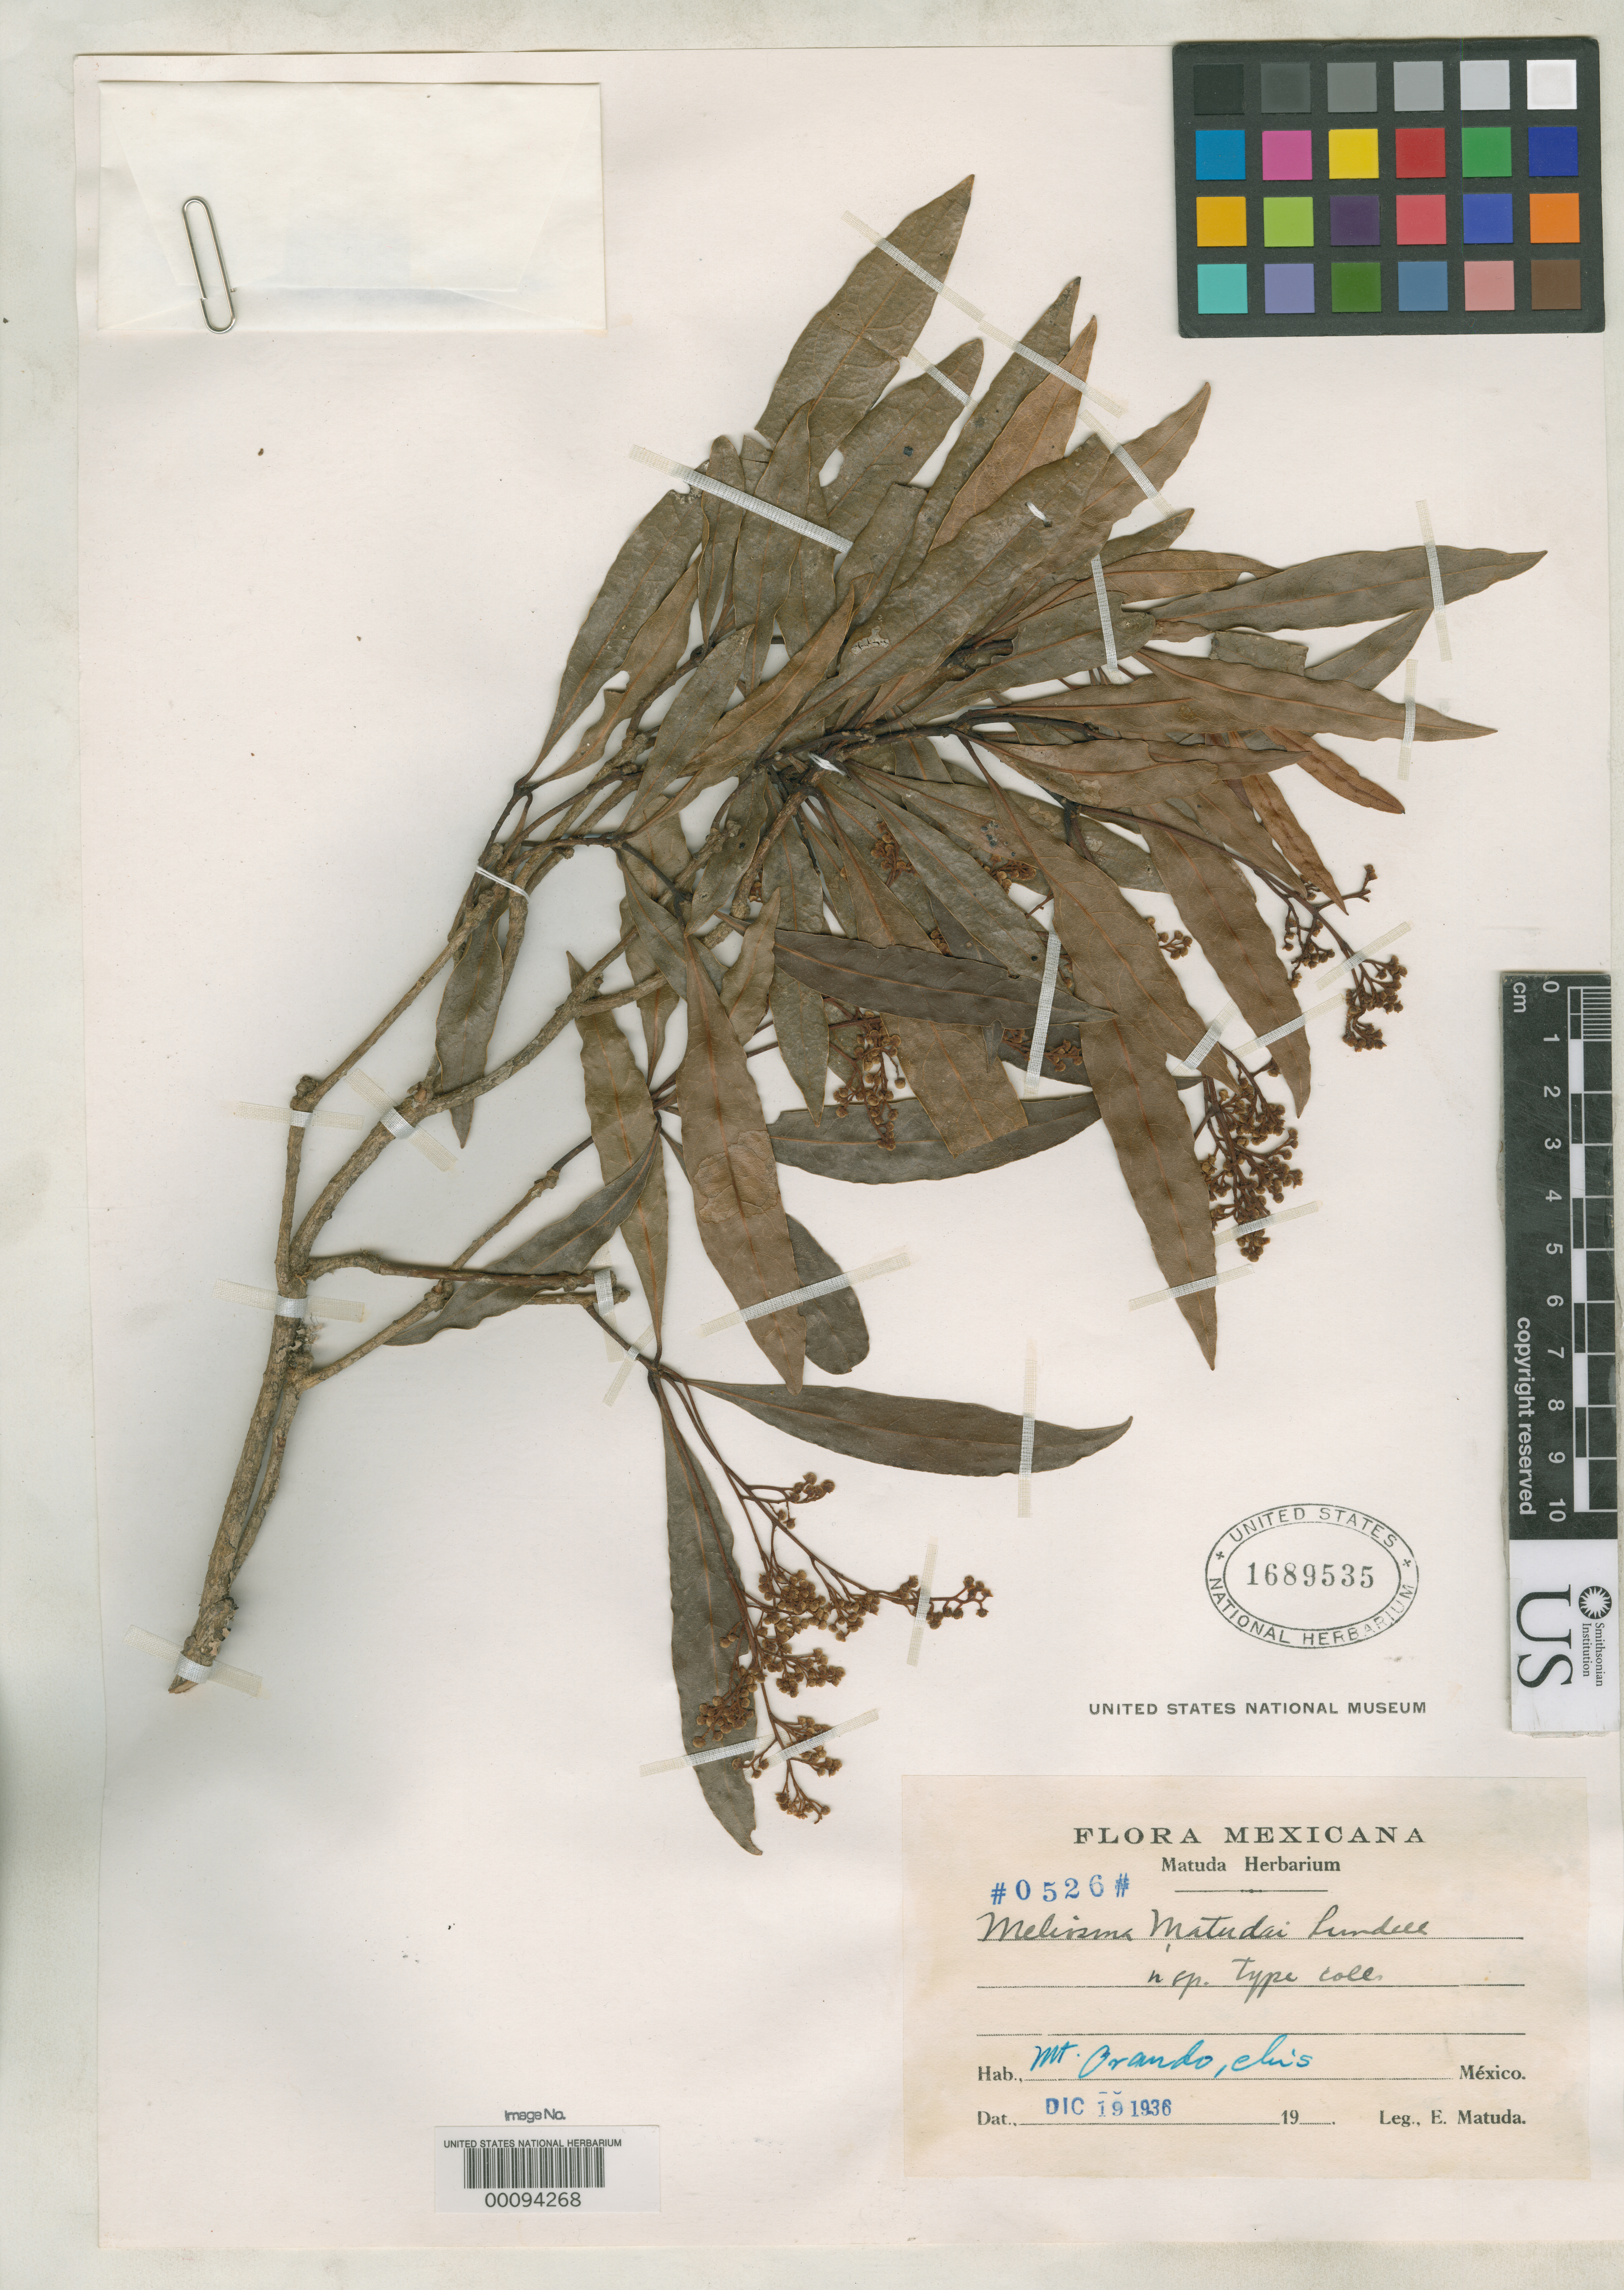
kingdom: Plantae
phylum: Tracheophyta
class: Magnoliopsida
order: Proteales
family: Sabiaceae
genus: Meliosma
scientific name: Meliosma matudai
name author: Lundell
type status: Isotype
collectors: E. Matuda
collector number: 526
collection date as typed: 19 Dec 1936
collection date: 1936-12-19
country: Mexico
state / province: Chiapas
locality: Mt. Orando.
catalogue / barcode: US 1689535